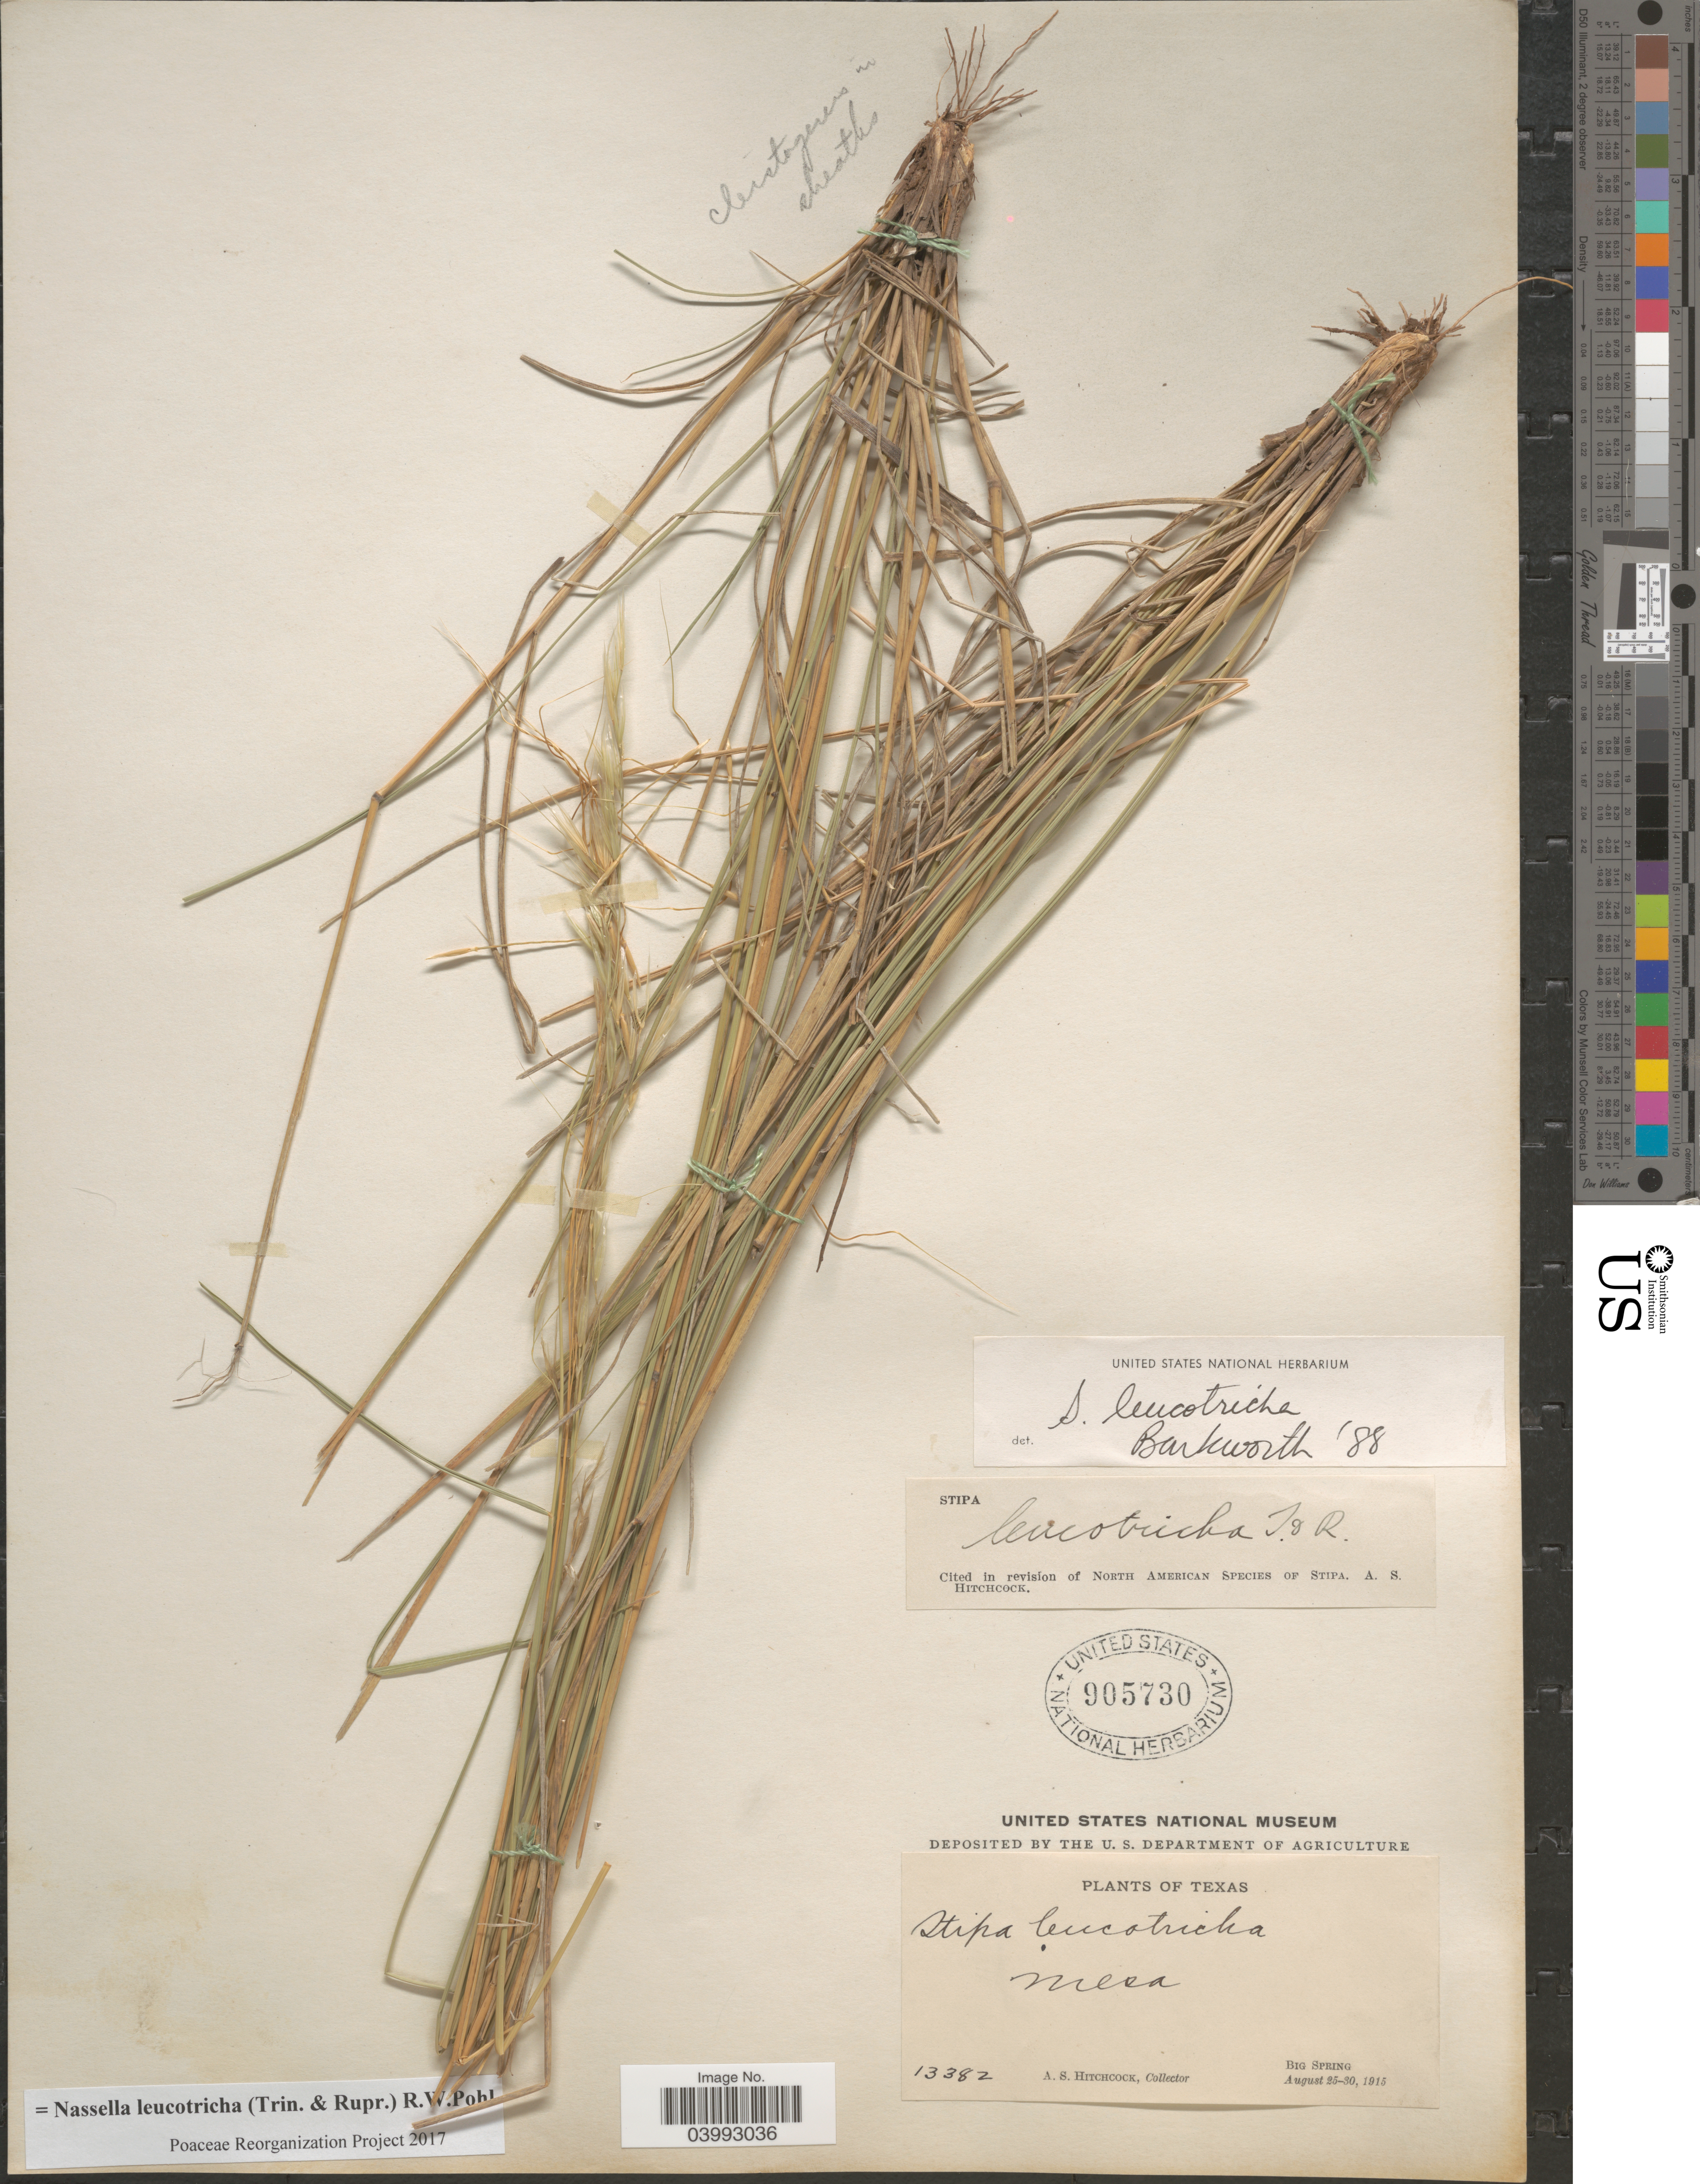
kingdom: Plantae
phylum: Tracheophyta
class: Liliopsida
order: Poales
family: Poaceae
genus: Nassella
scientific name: Nassella leucotricha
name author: (Trin. & Rupr.) R.W. Pohl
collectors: A. S. Hitchcock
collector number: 13382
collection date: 1915-08-25/1915-08-30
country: United States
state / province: Texas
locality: Mesa. Big Spring.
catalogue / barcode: US 905730